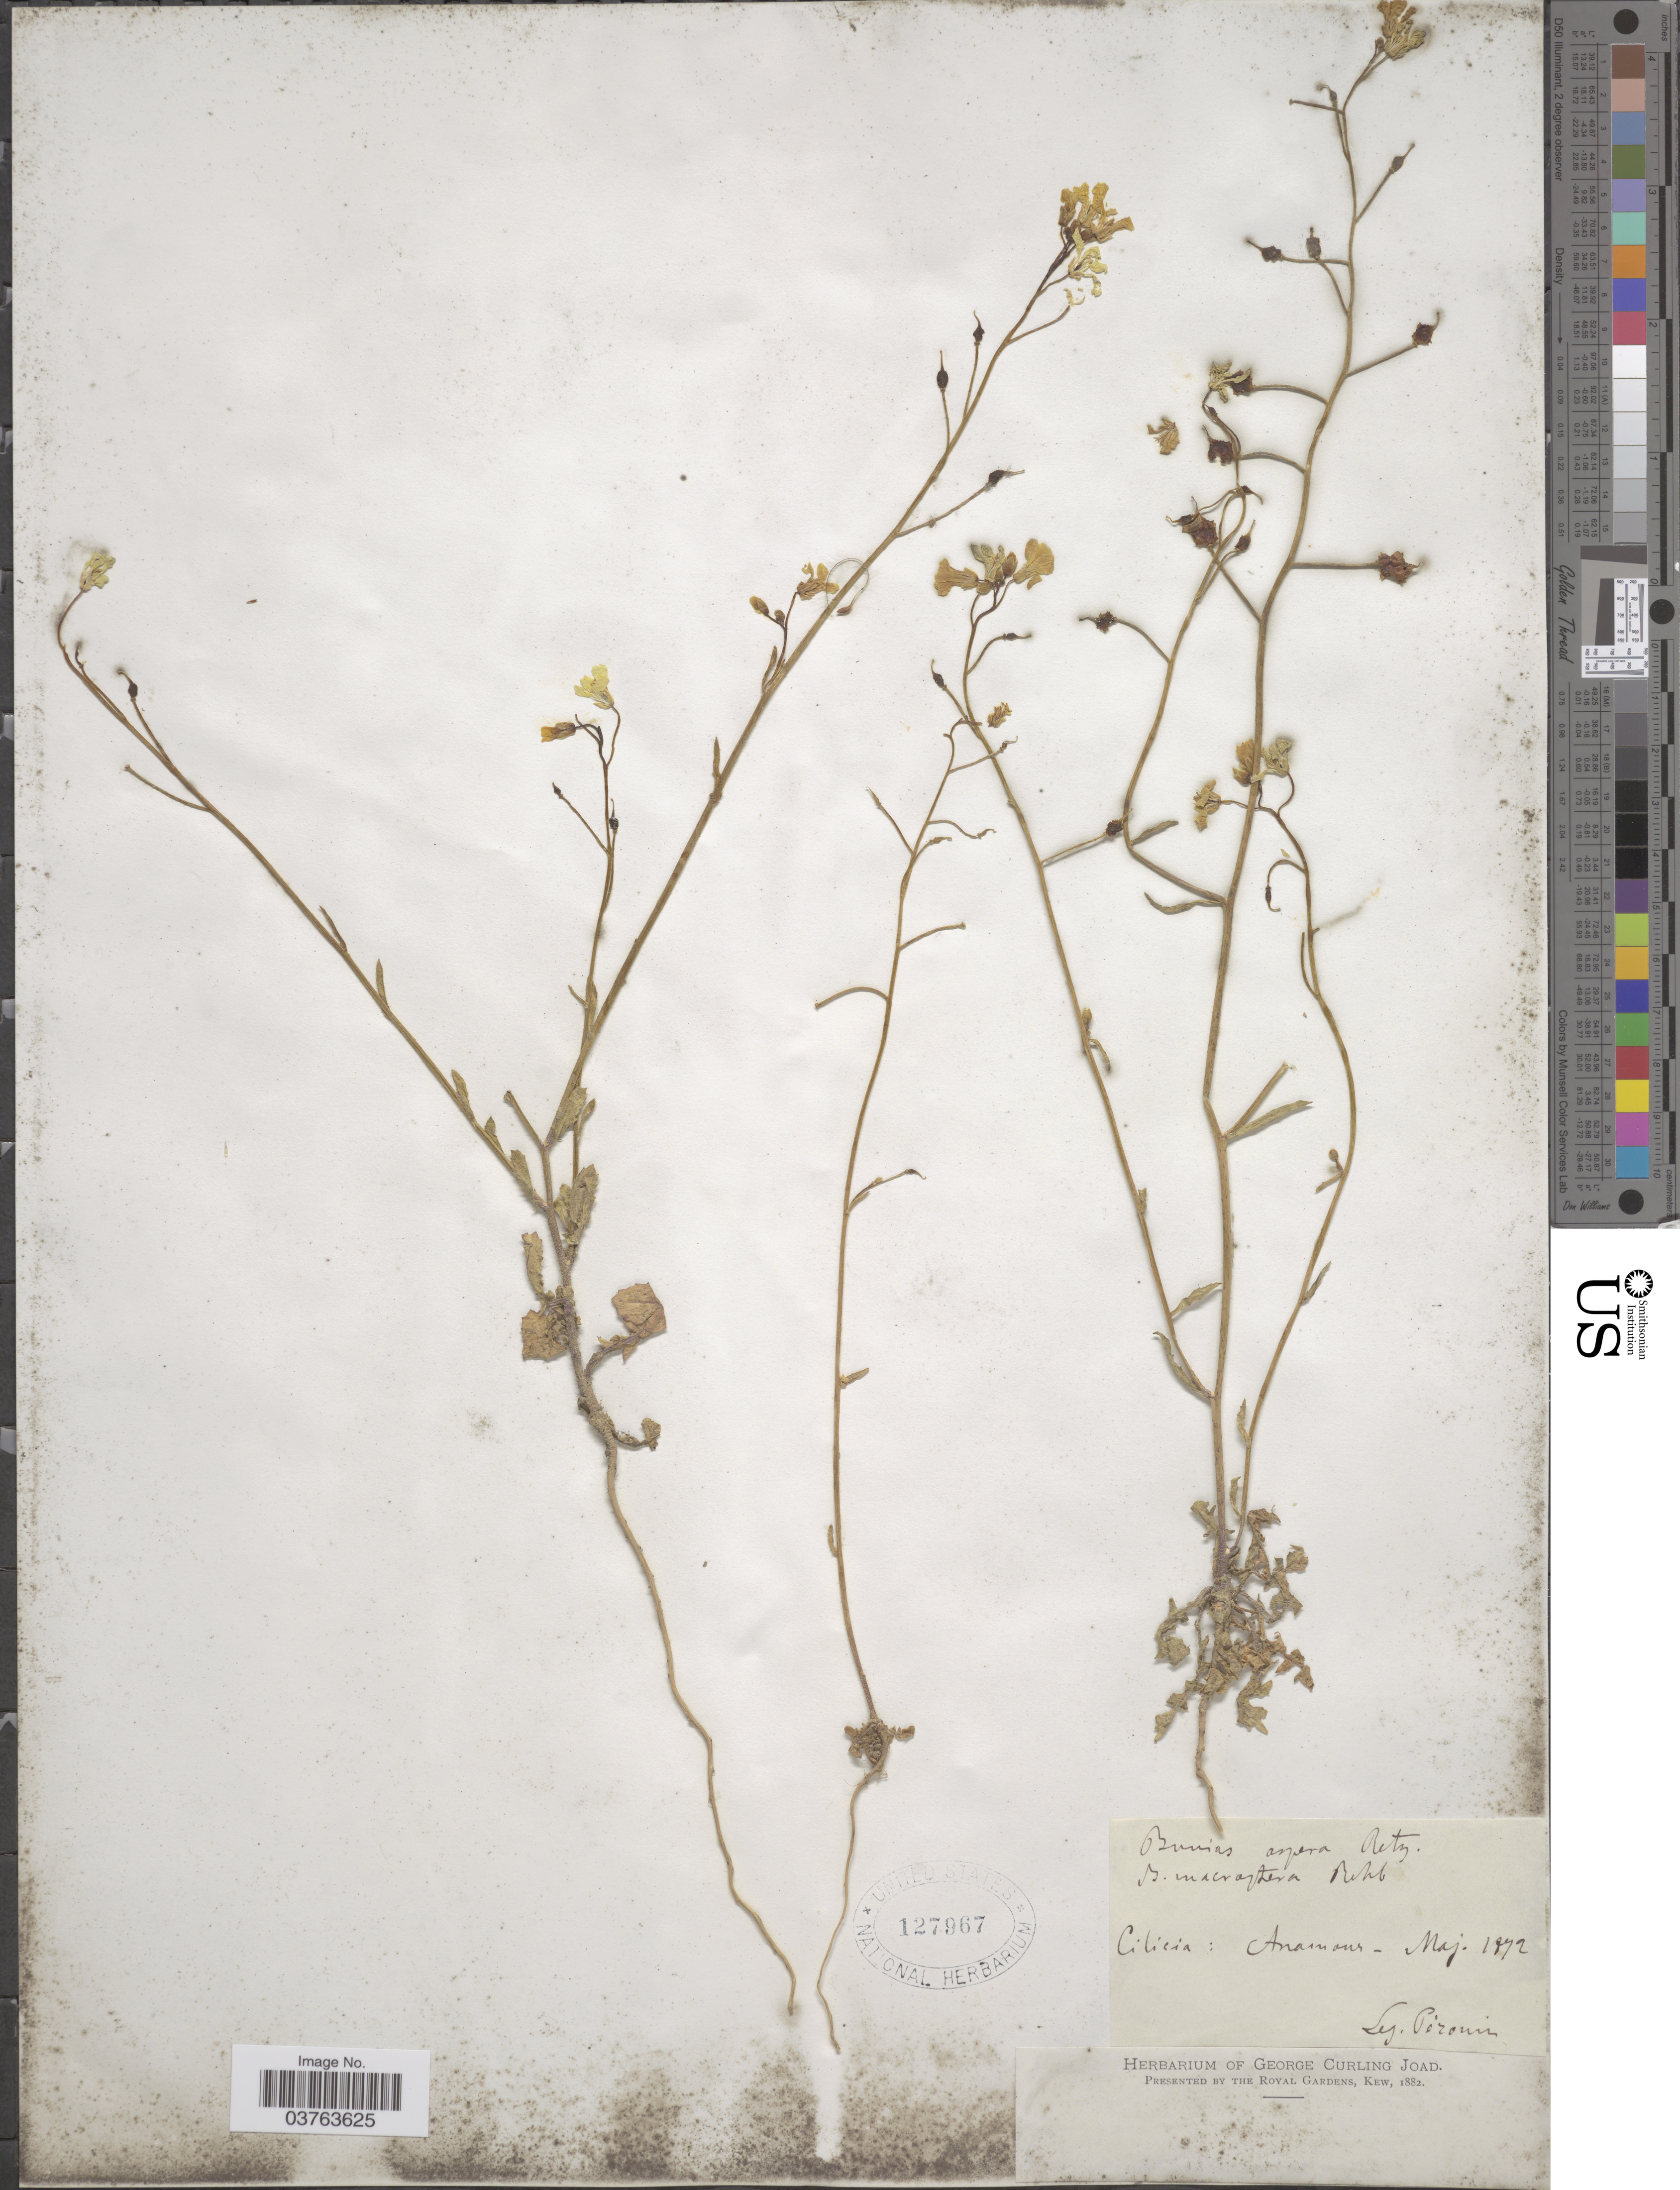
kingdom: Plantae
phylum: Tracheophyta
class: Magnoliopsida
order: Brassicales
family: Brassicaceae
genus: Bunias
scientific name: Bunias aspera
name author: Retz.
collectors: Peronin, --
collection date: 1892-05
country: Turkey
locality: Cilicia. Anamour.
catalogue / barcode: US 127967